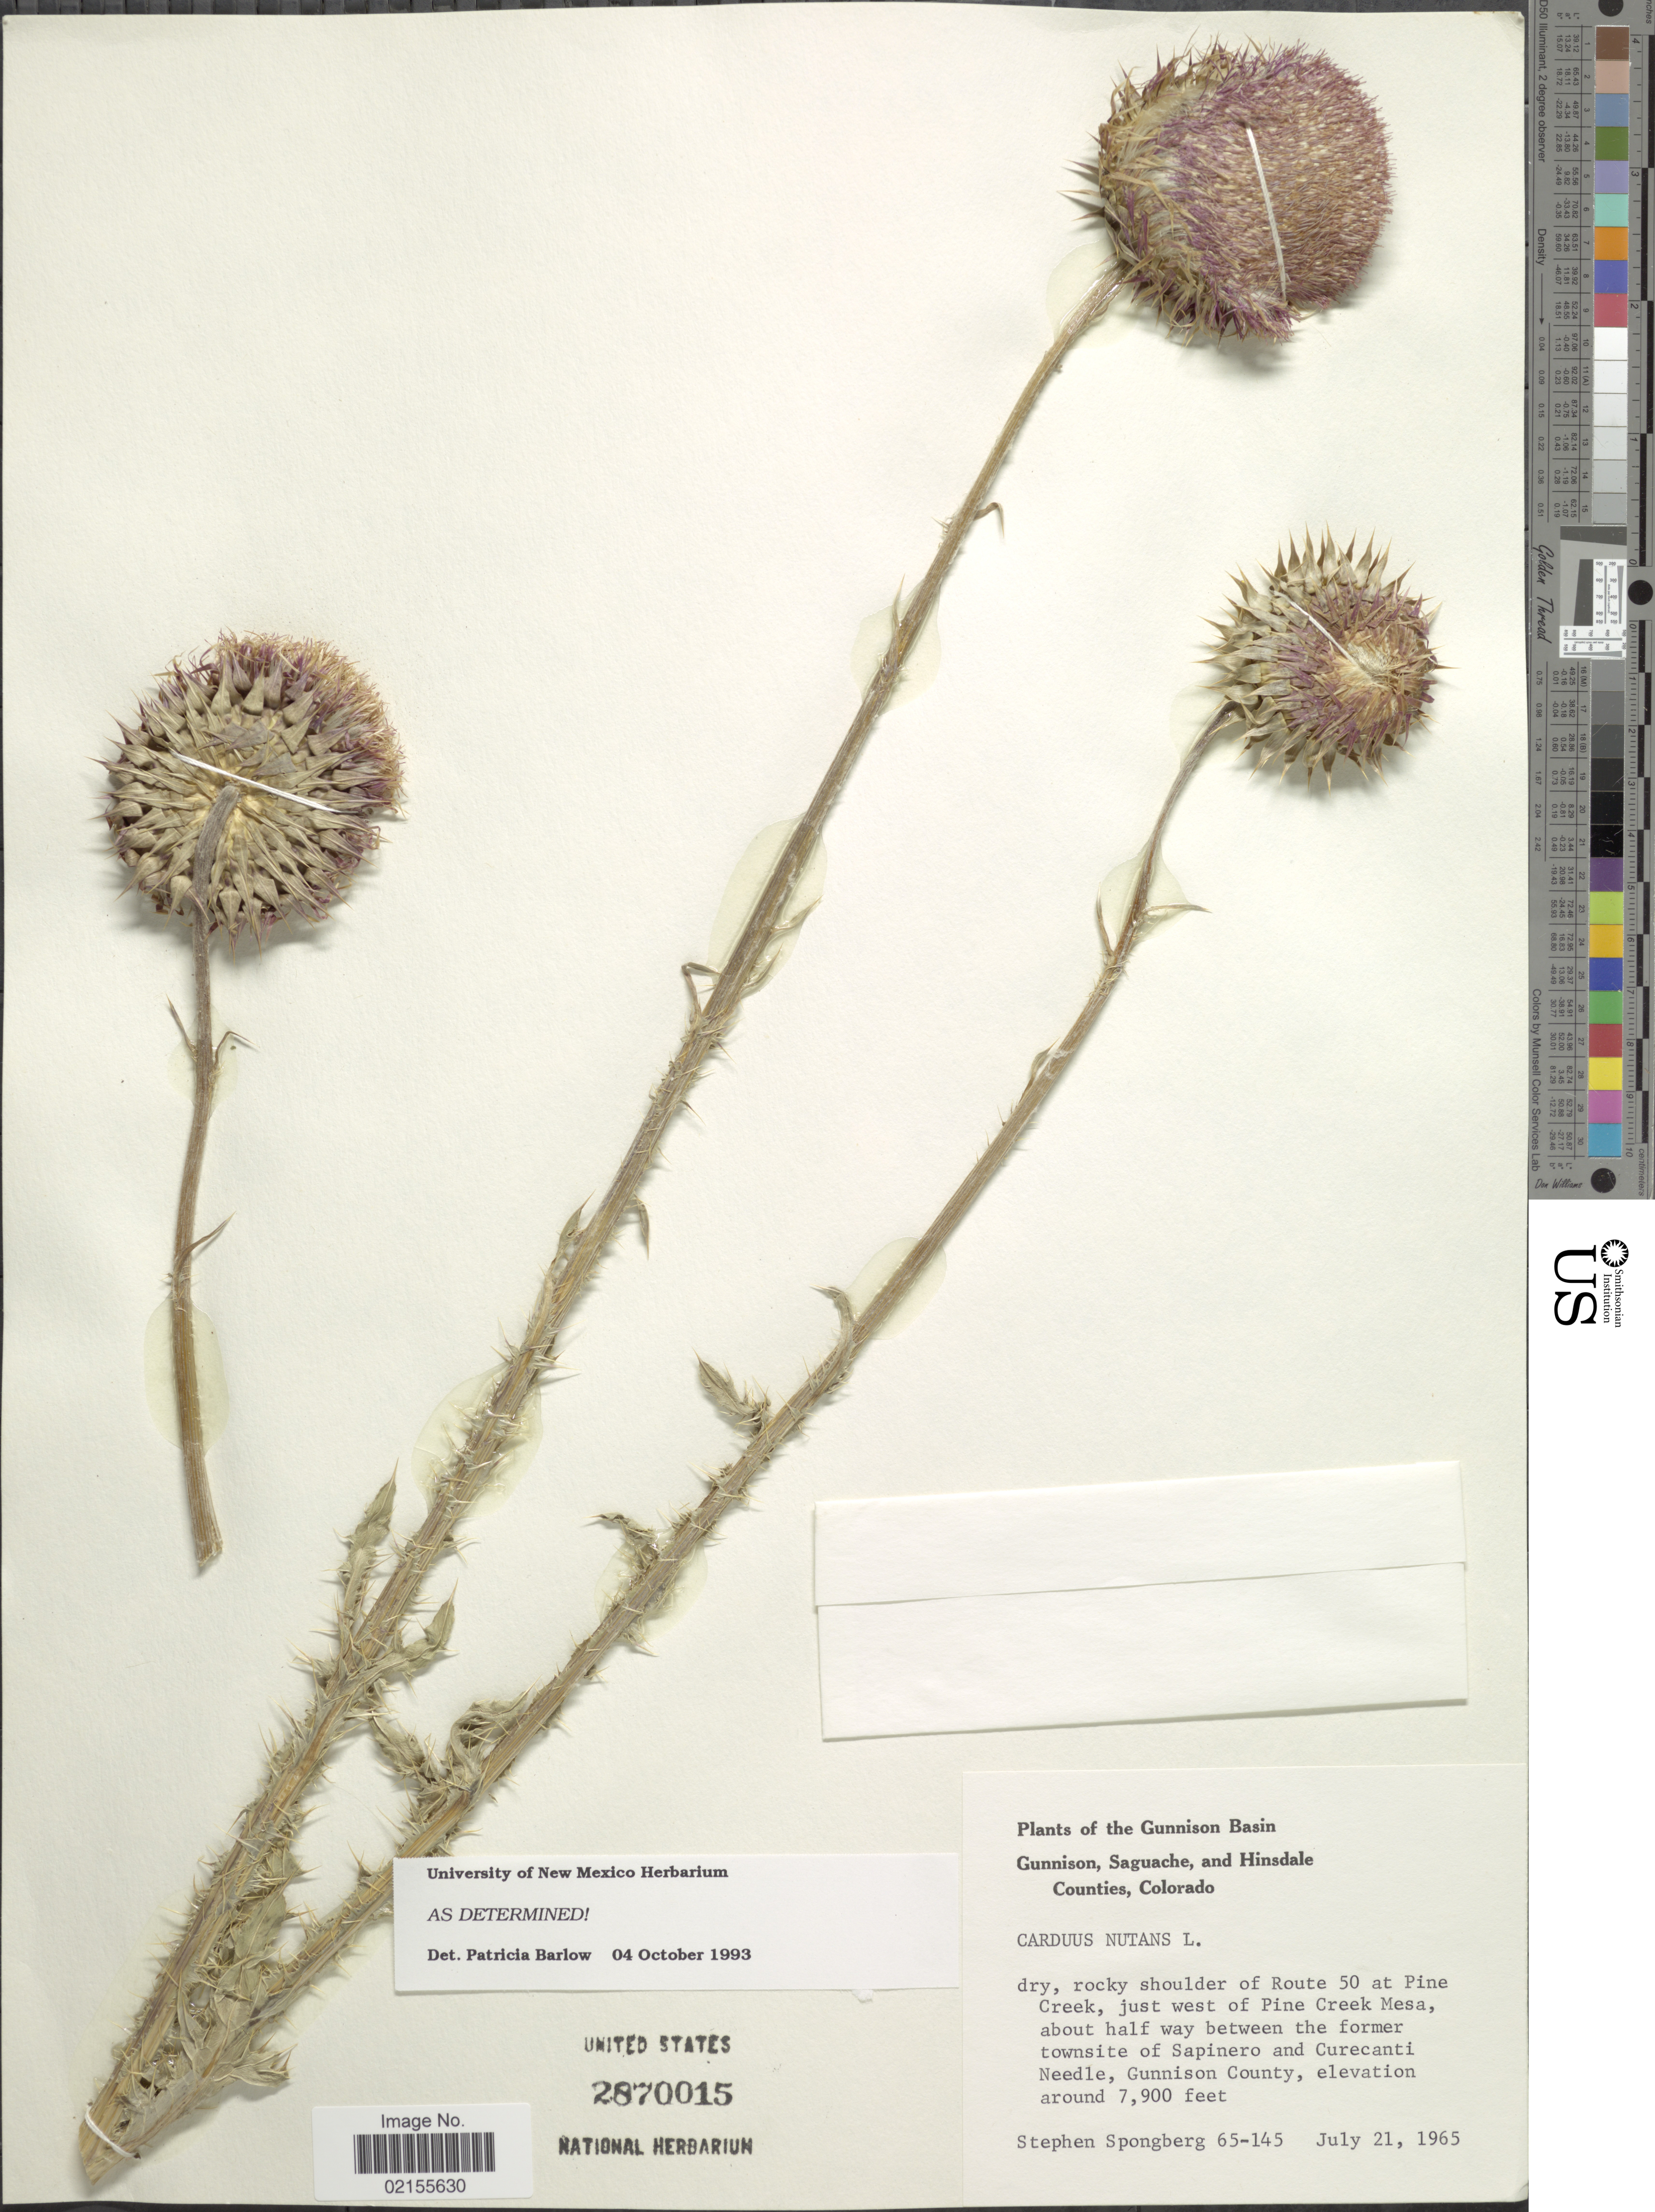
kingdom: Plantae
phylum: Tracheophyta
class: Magnoliopsida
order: Asterales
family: Asteraceae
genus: Carduus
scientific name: Carduus nutans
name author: L.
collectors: S. A.Spongberg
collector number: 64-145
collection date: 1965-07-21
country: United States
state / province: Colorado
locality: The Gunnison Basin Gunnison, Saguache, and Hinsdale Counties, dry, rocky shoulder of Route 50 at Oine Creek, just west of Pine Creek Mesa, about half way between the former townsite of Sainero and Curecanti Needle, Gunnison County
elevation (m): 2408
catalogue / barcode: US 2870015